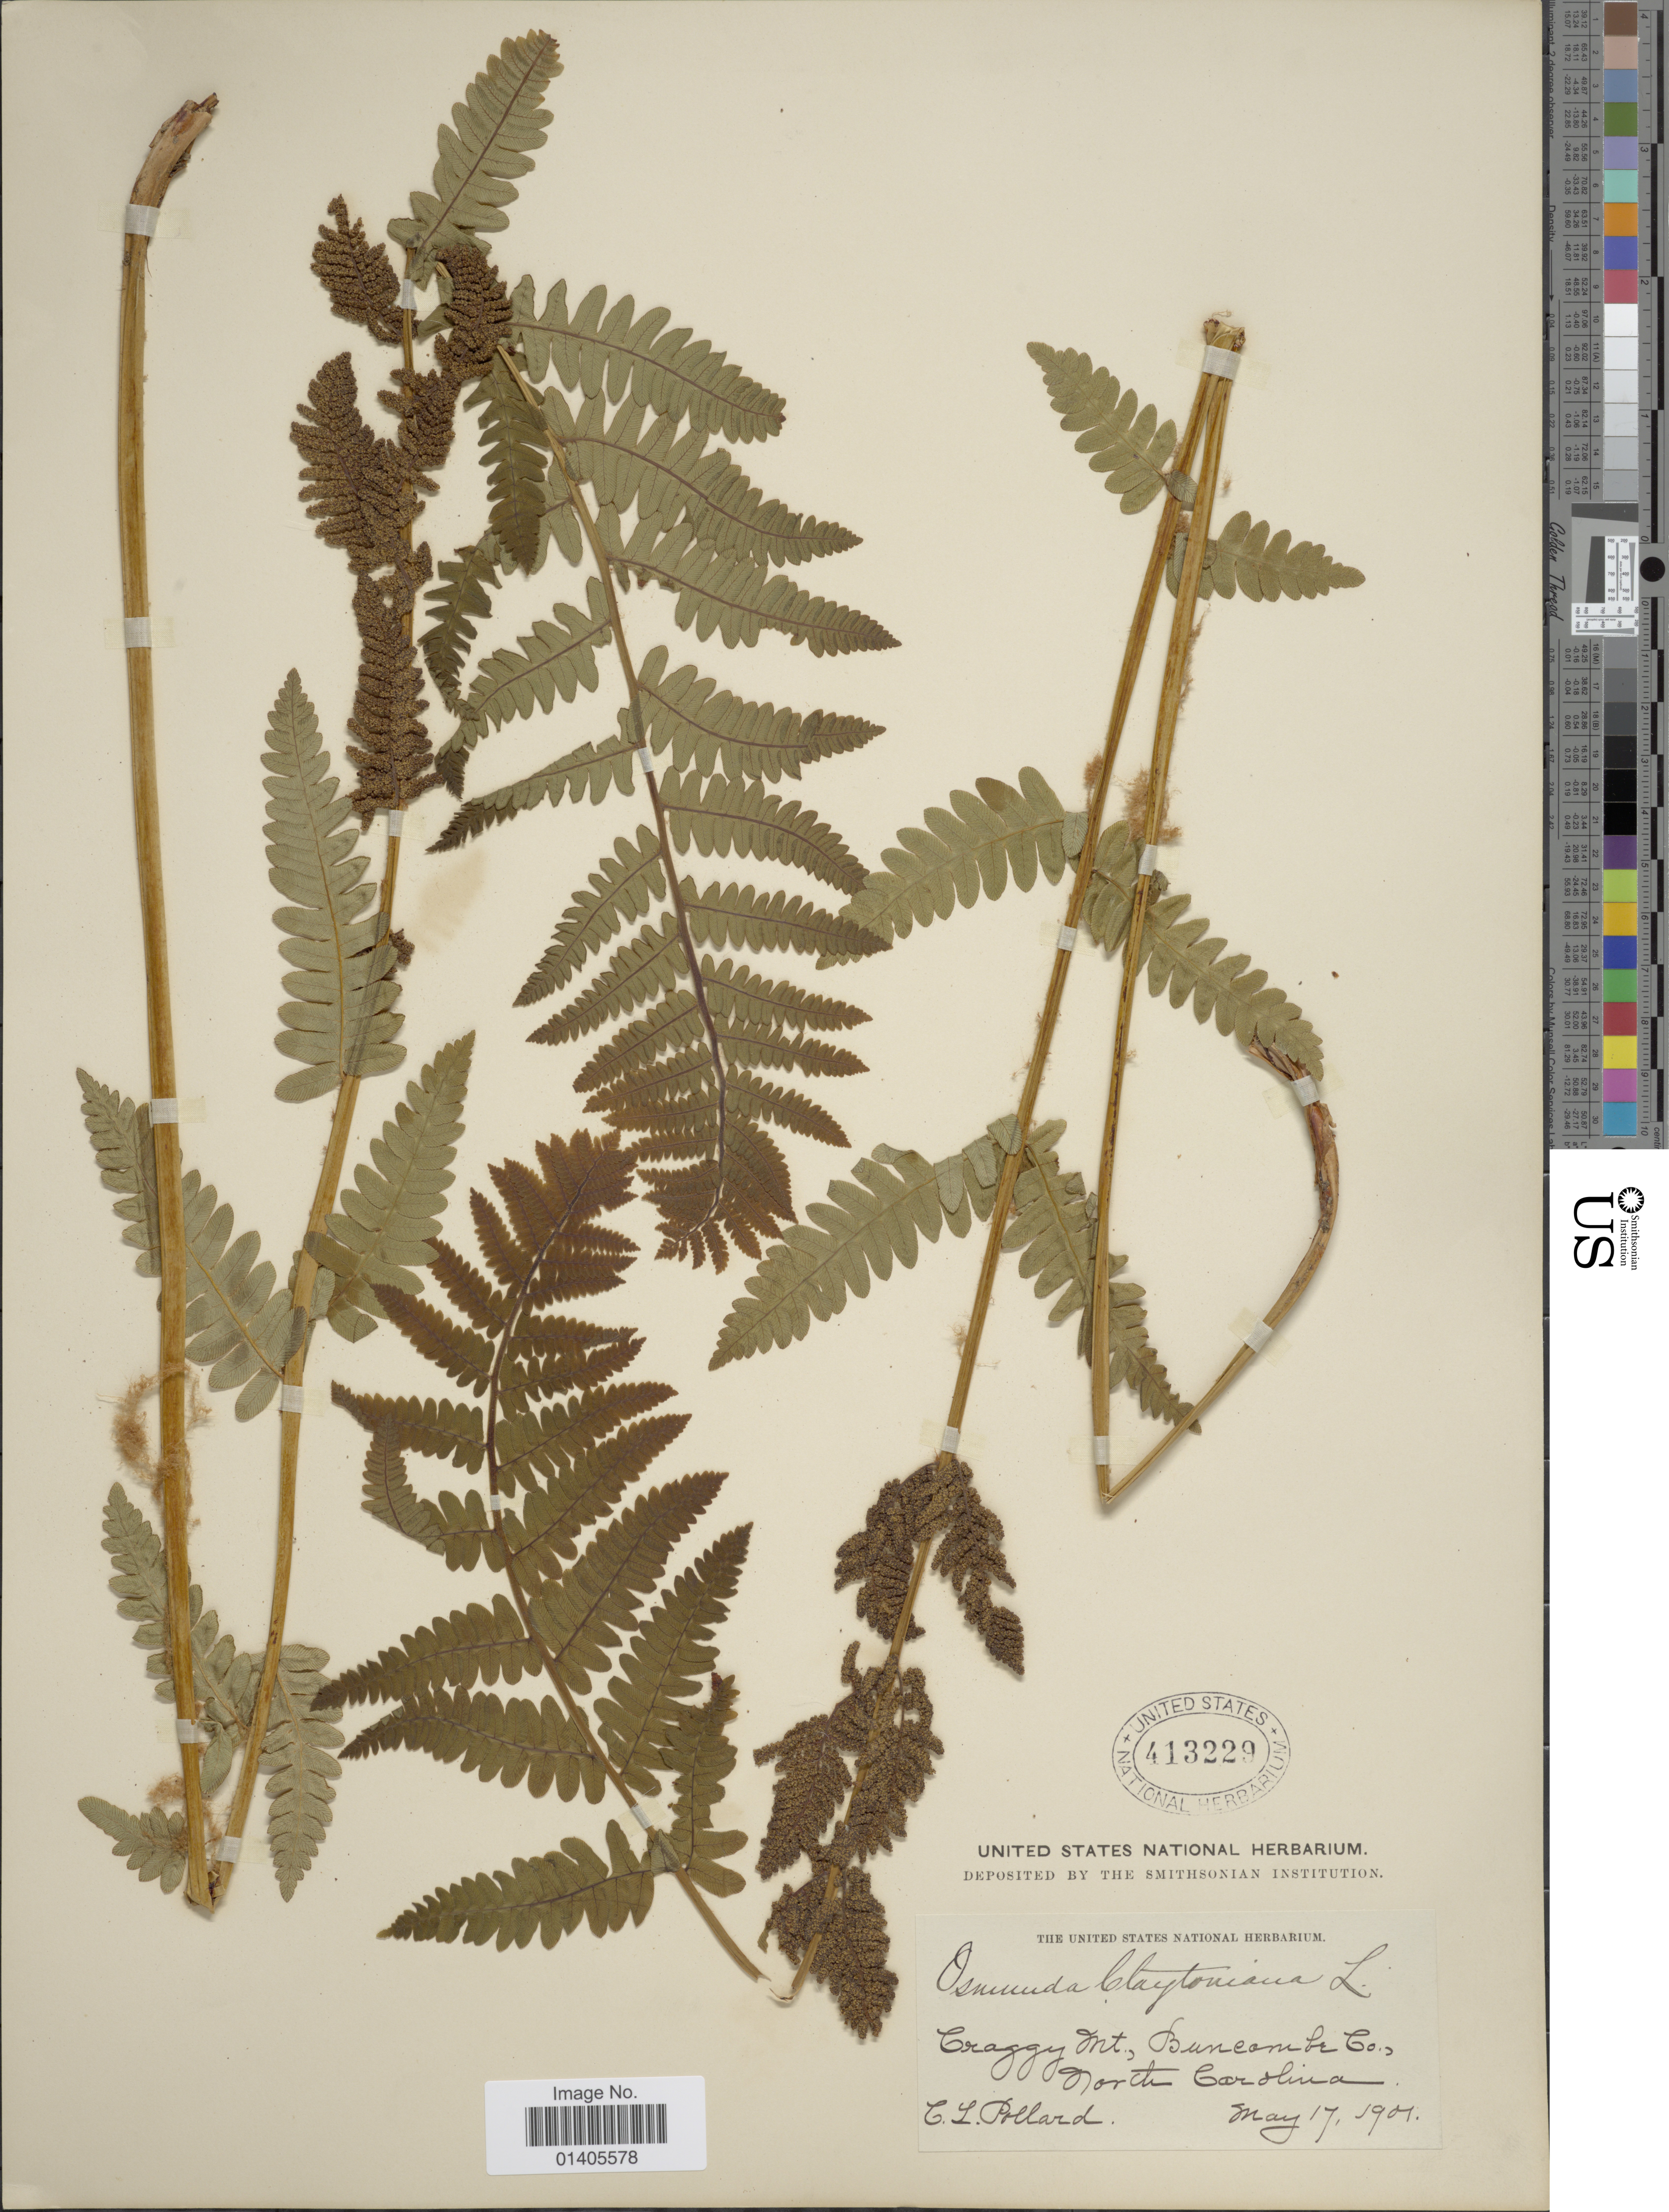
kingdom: Plantae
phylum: Tracheophyta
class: Polypodiopsida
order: Osmundales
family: Osmundaceae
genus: Osmunda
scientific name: Osmunda claytoniana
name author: (L.) Tagawa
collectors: C. L. Pollard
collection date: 1901-05-17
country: United States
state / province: North Carolina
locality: Craggy Mt, Buncombe Co.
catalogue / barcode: US 413229